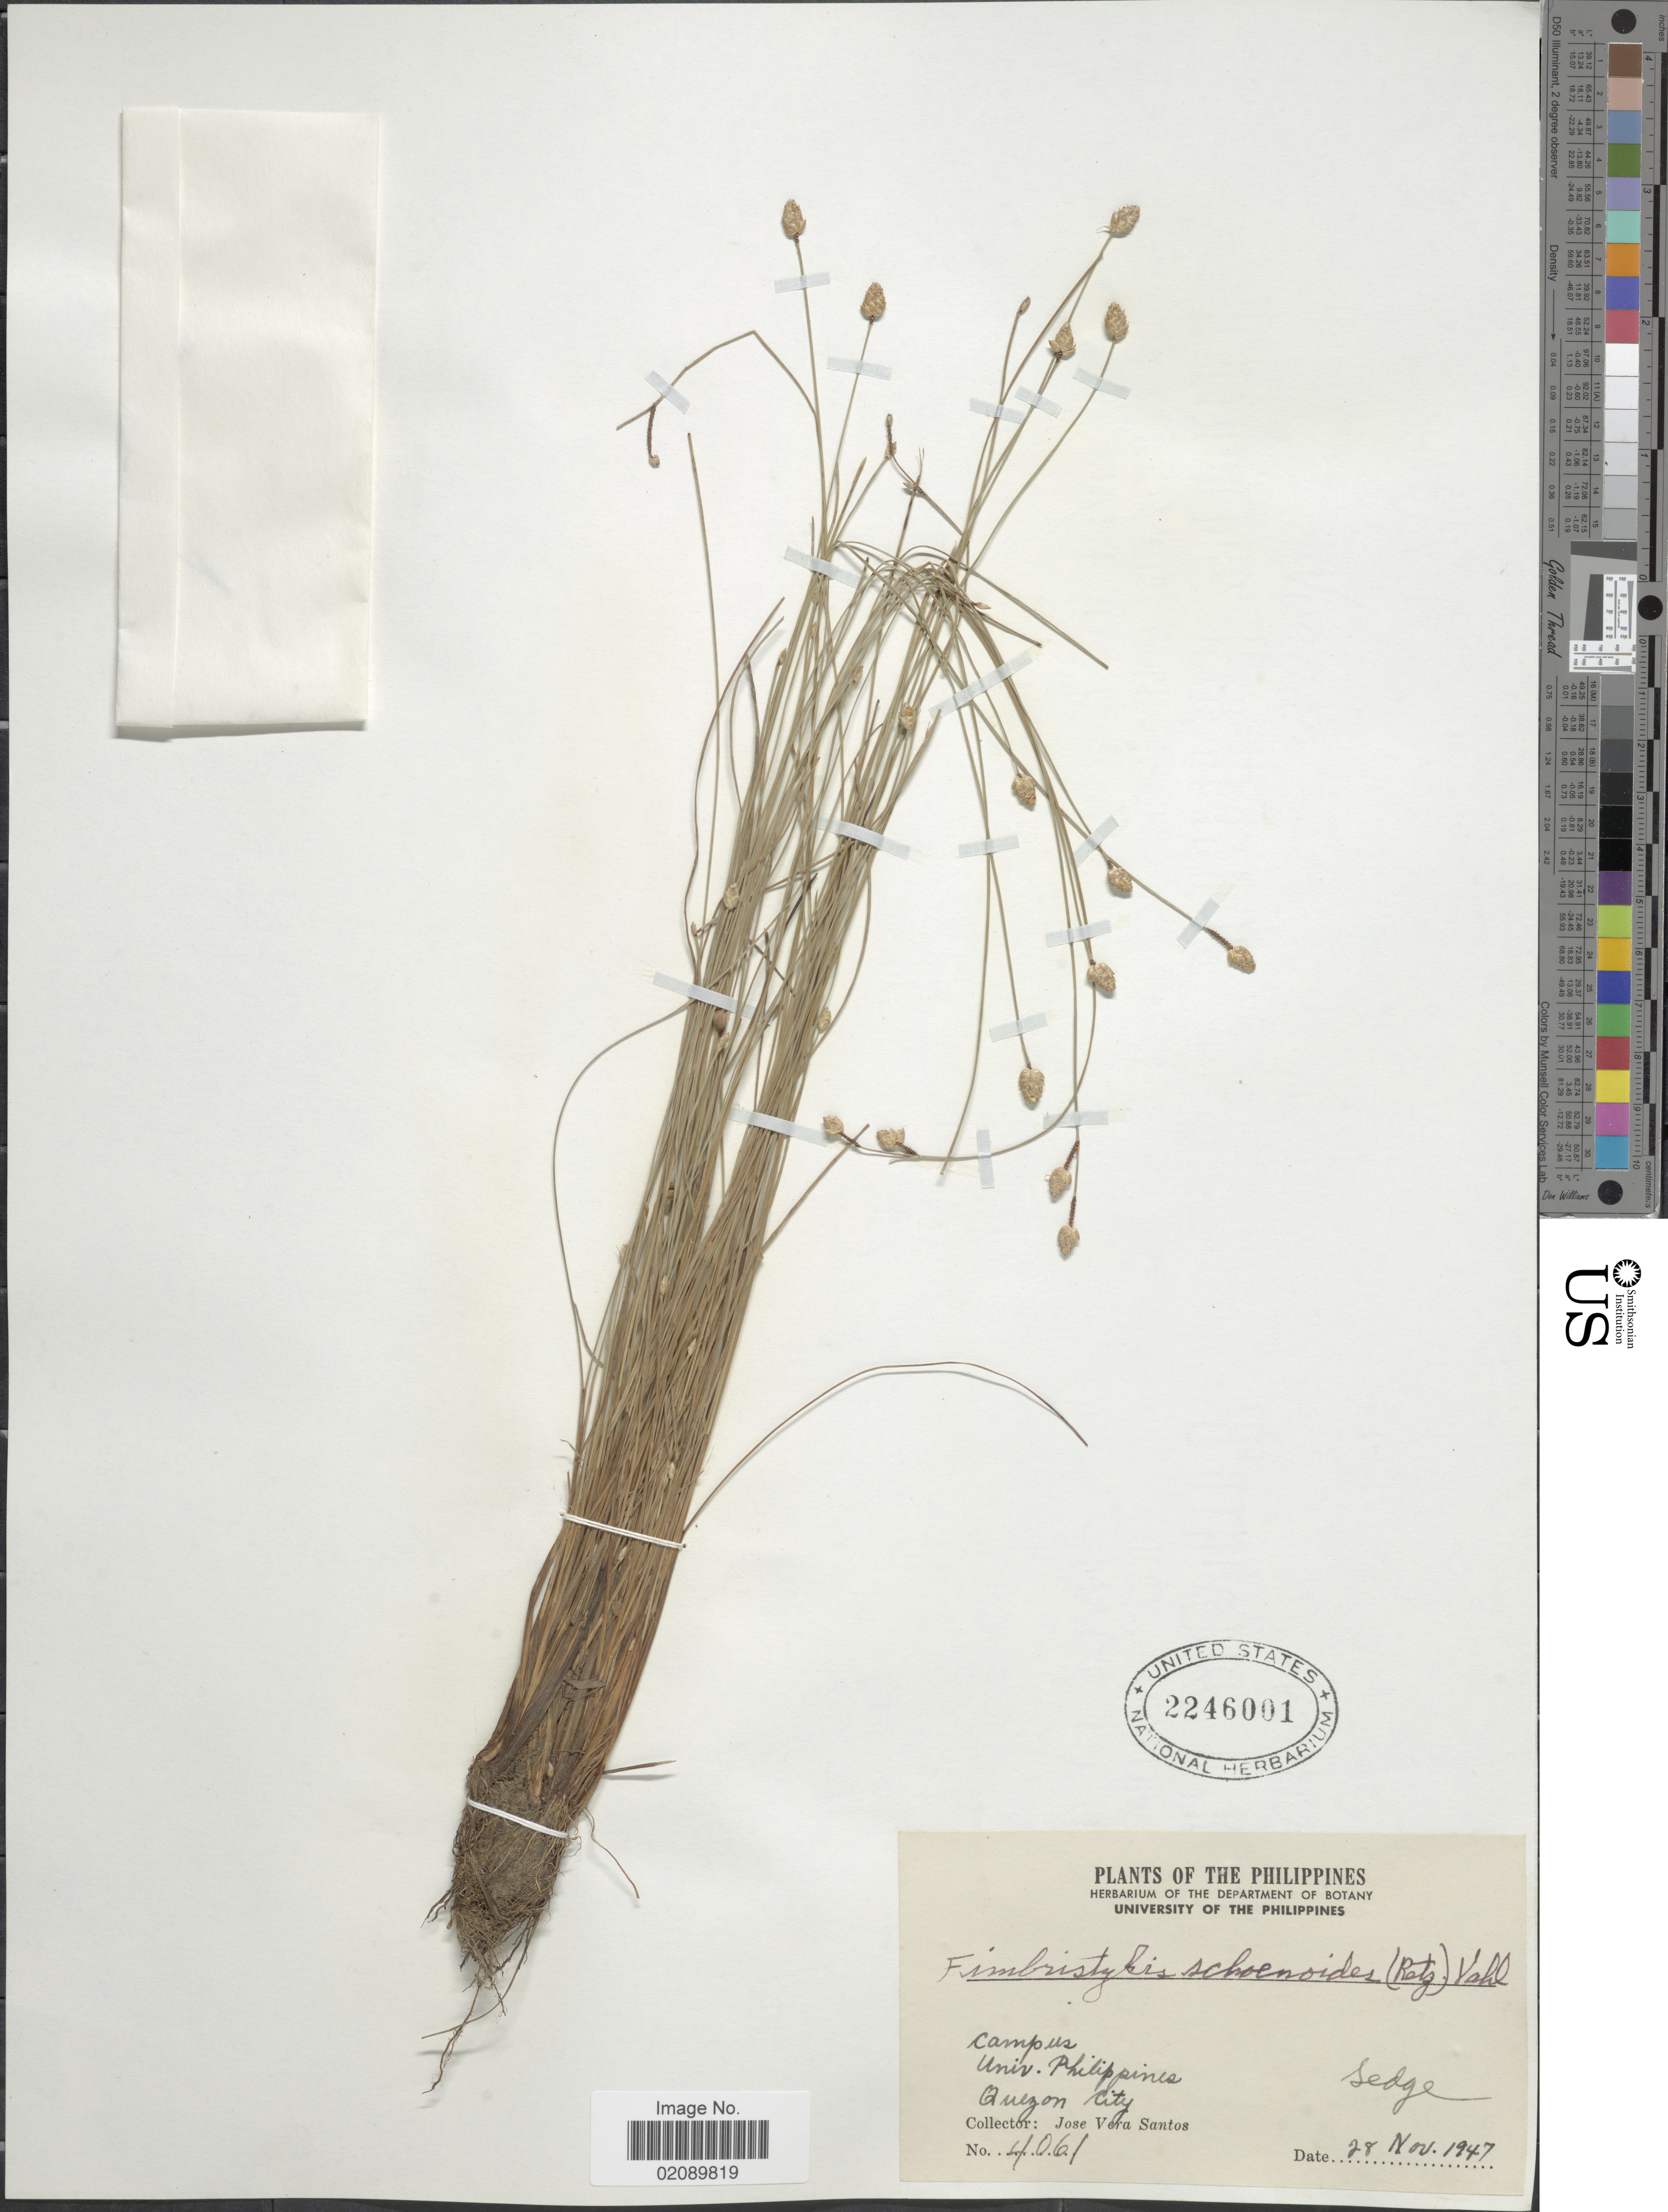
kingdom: Plantae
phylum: Tracheophyta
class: Liliopsida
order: Poales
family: Cyperaceae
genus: Fimbristylis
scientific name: Fimbristylis schoenoides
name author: (Retz.) Vahl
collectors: J. V. Santos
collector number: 4061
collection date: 1947-11-28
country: Philippines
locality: Campus. Univ. Philippines. Quezon City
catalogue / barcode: US 2246001